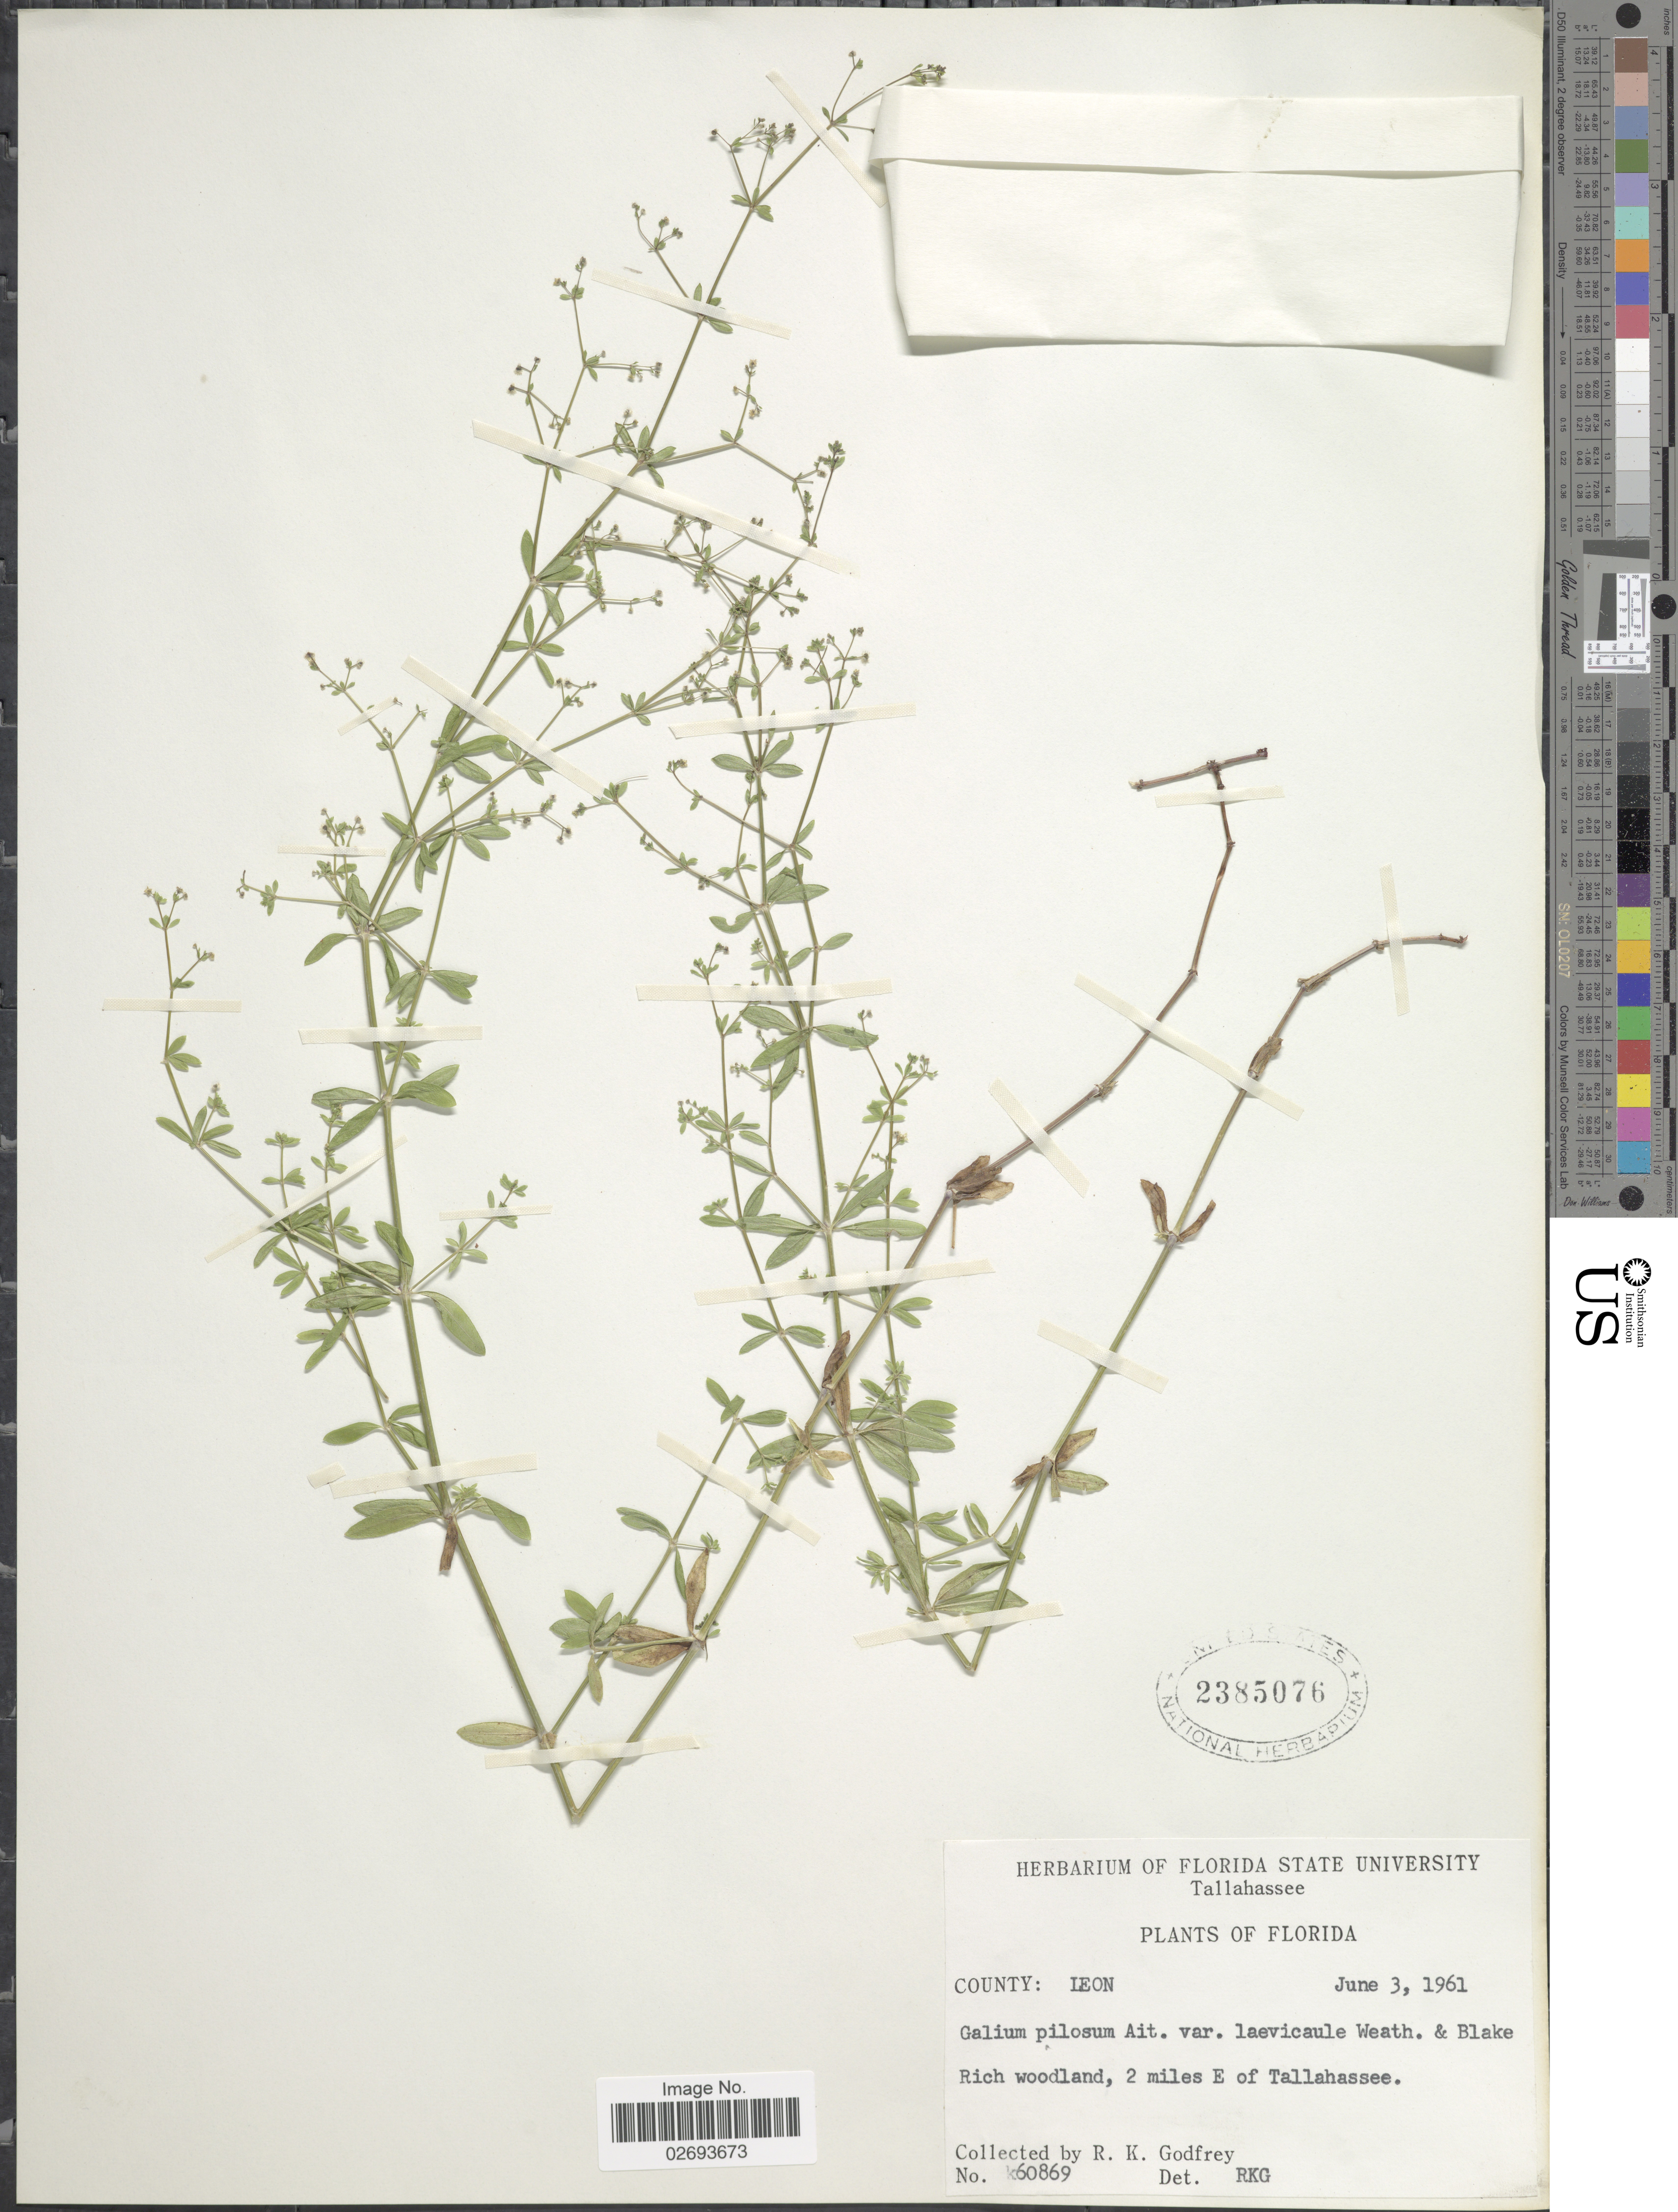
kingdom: Plantae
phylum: Tracheophyta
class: Magnoliopsida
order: Gentianales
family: Rubiaceae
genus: Galium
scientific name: Galium pilosum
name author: Aiton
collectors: R. K. Godfrey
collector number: K60869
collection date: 1961-06-03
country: United States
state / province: Florida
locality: County Leon, 2 miles E of Tallahassee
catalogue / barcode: US 2385076